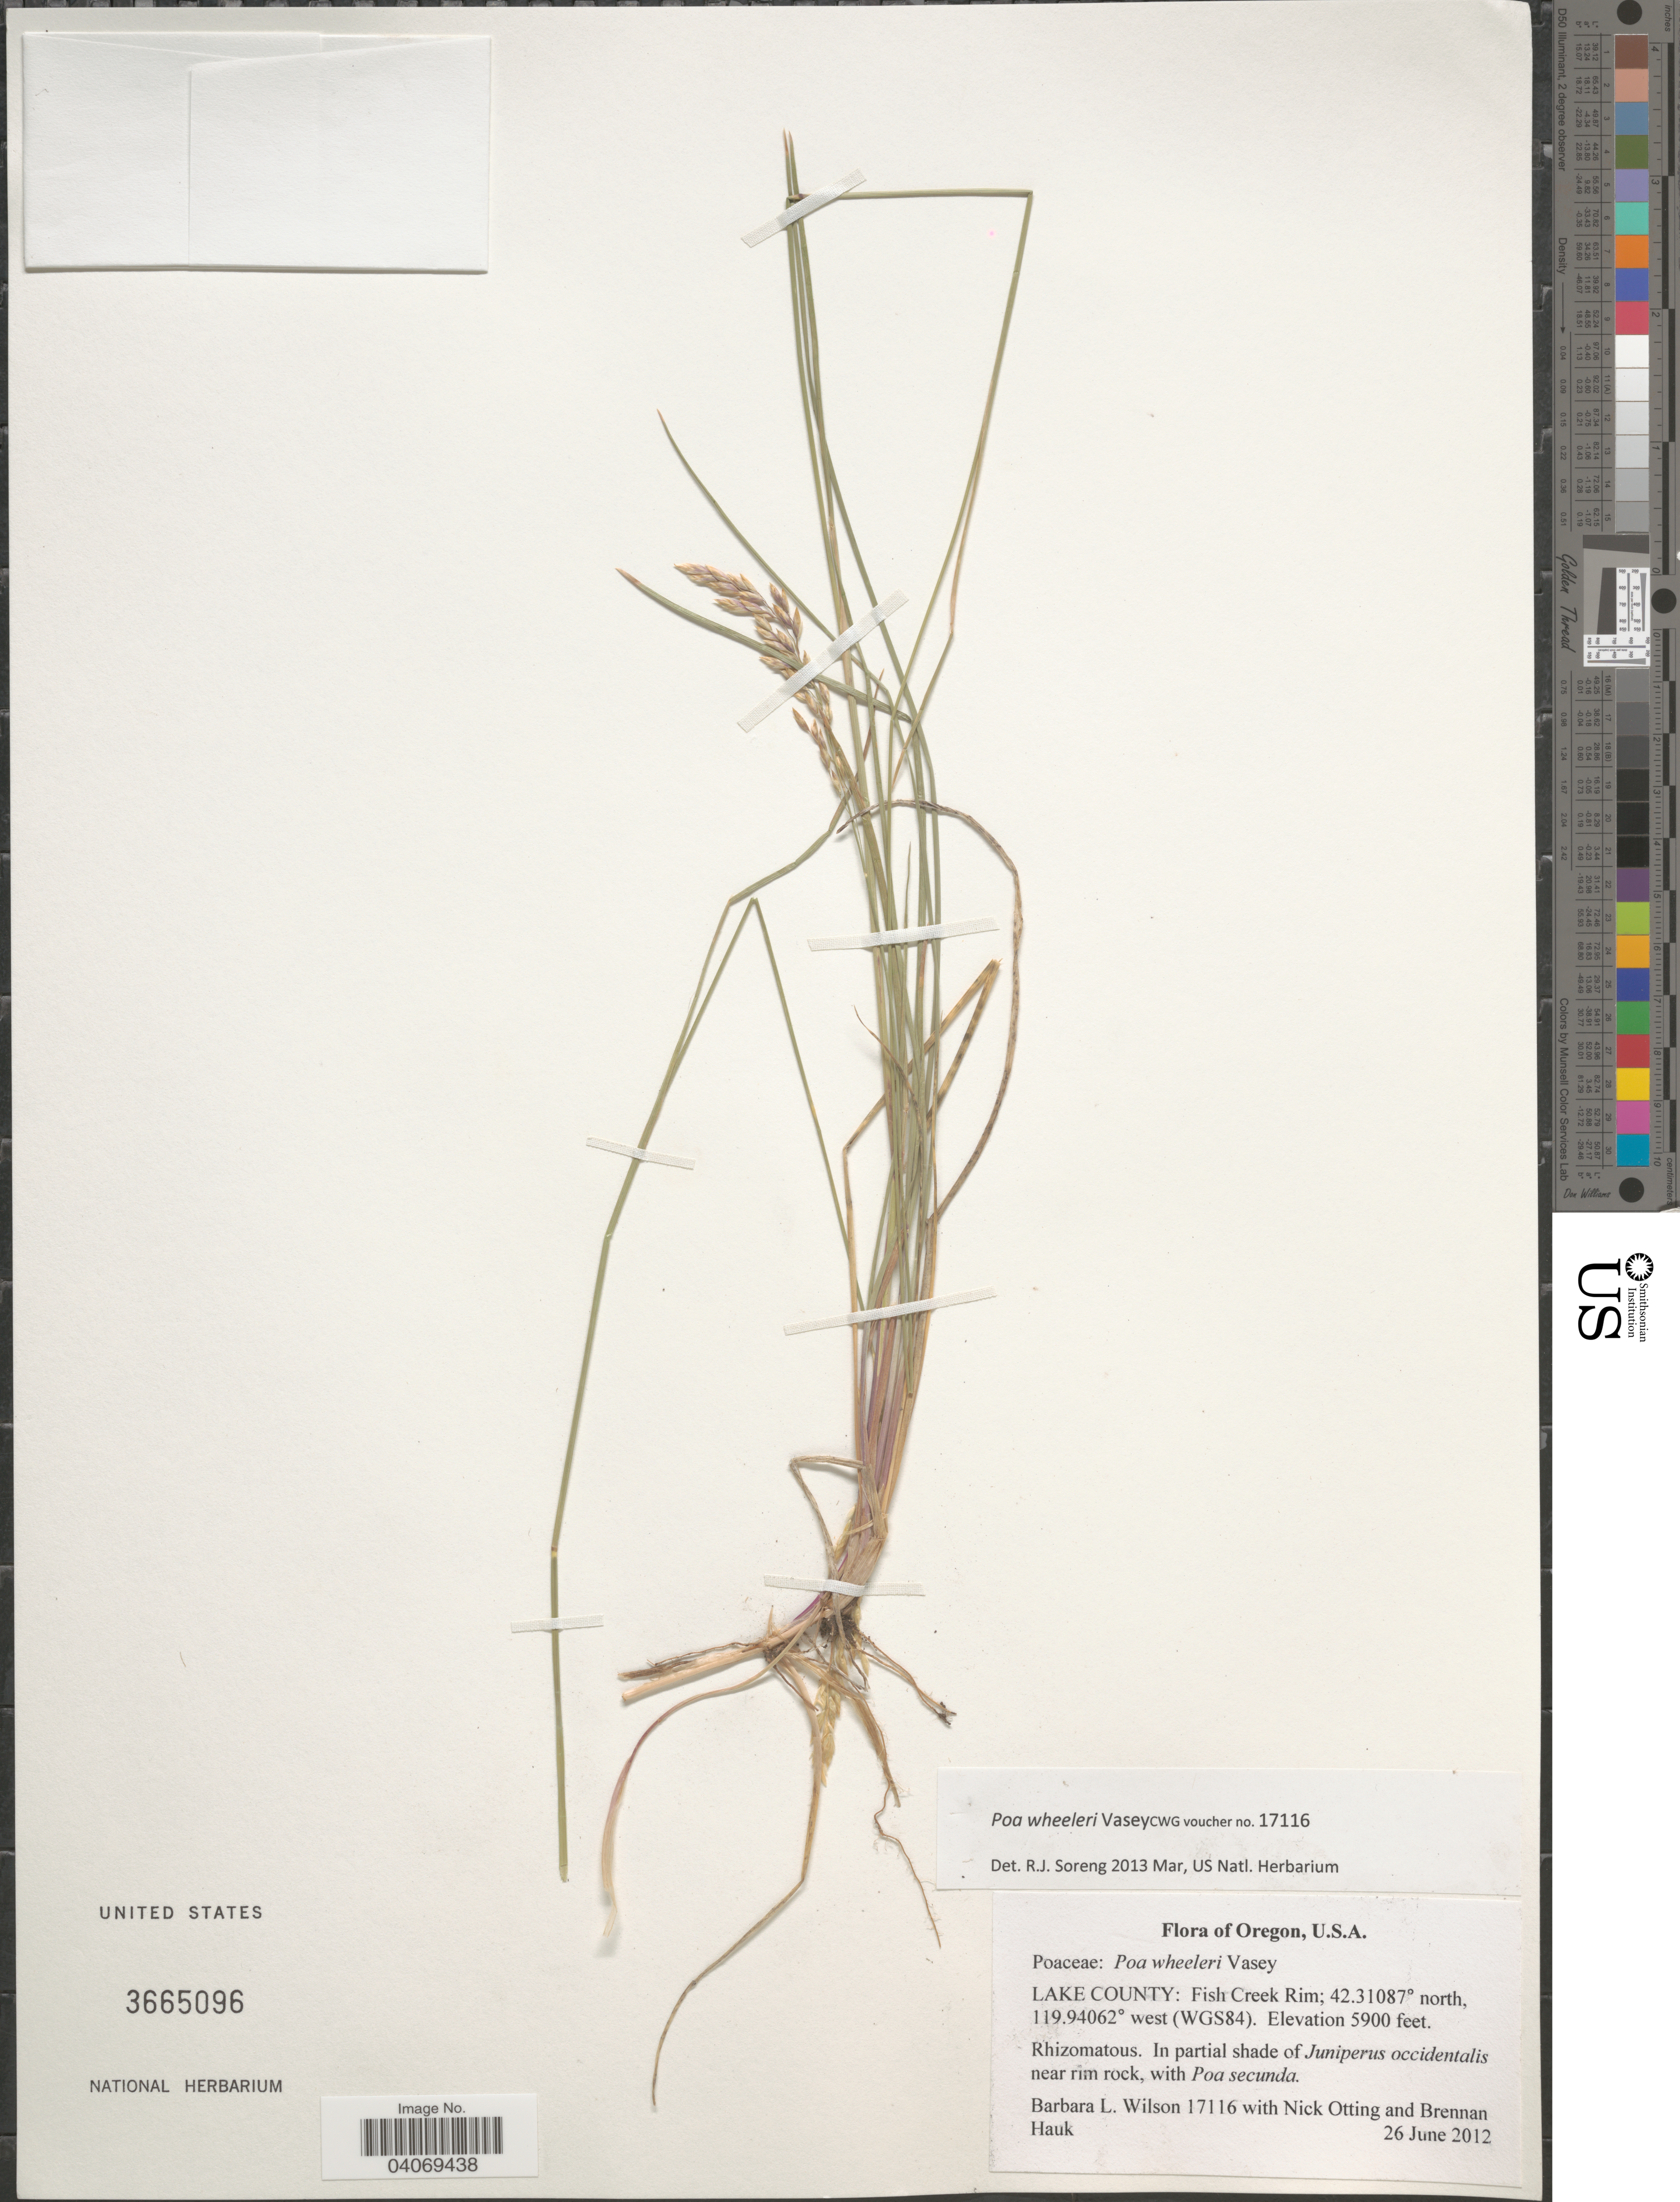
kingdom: Plantae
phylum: Tracheophyta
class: Liliopsida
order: Poales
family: Poaceae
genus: Poa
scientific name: Poa wheeleri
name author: Vasey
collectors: B. L. Wilson, N. Otting & B. Hauk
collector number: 17116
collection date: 2012-06-26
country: United States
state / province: Oregon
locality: Lake County: Fish Creek Rim; (WGS84).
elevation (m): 1798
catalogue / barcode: US 3665096